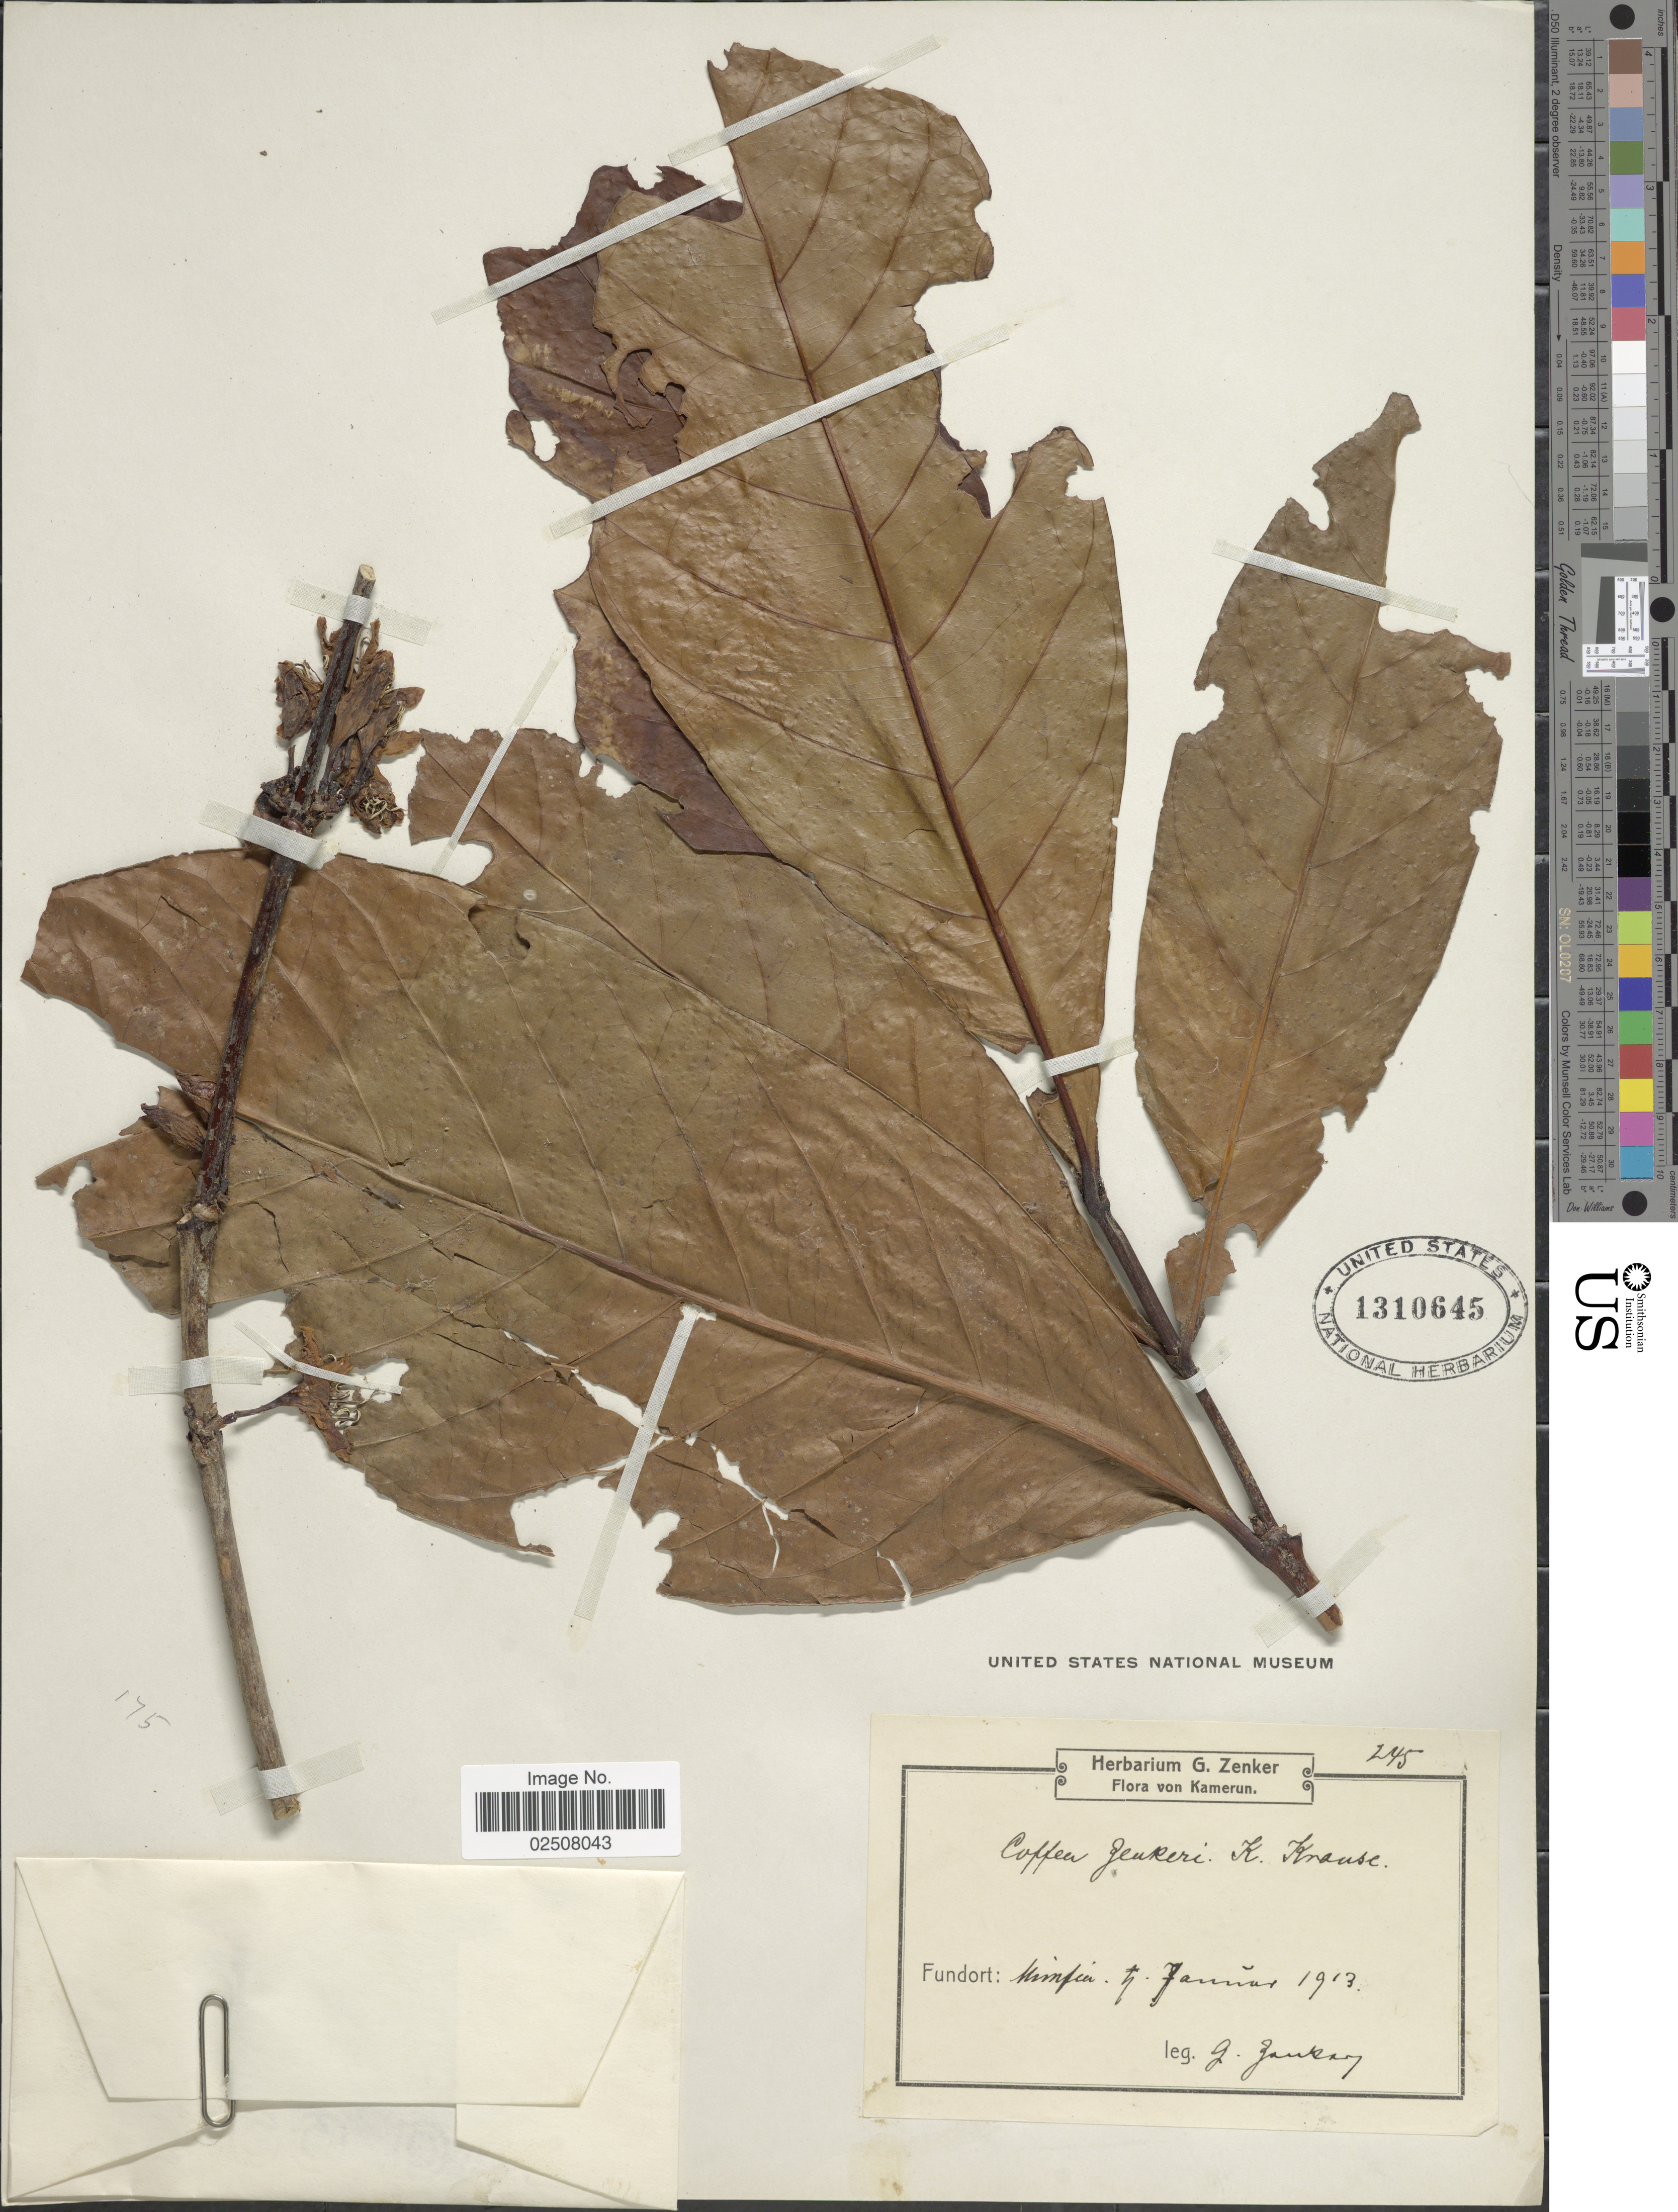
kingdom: Plantae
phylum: Tracheophyta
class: Magnoliopsida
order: Gentianales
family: Rubiaceae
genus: Coffea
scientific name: Coffea zenkeri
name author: De Wild. ex A. Chev.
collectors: G. A. Zenker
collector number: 245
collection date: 1913-01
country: Cameroon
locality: Mimfia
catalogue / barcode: US 1310645